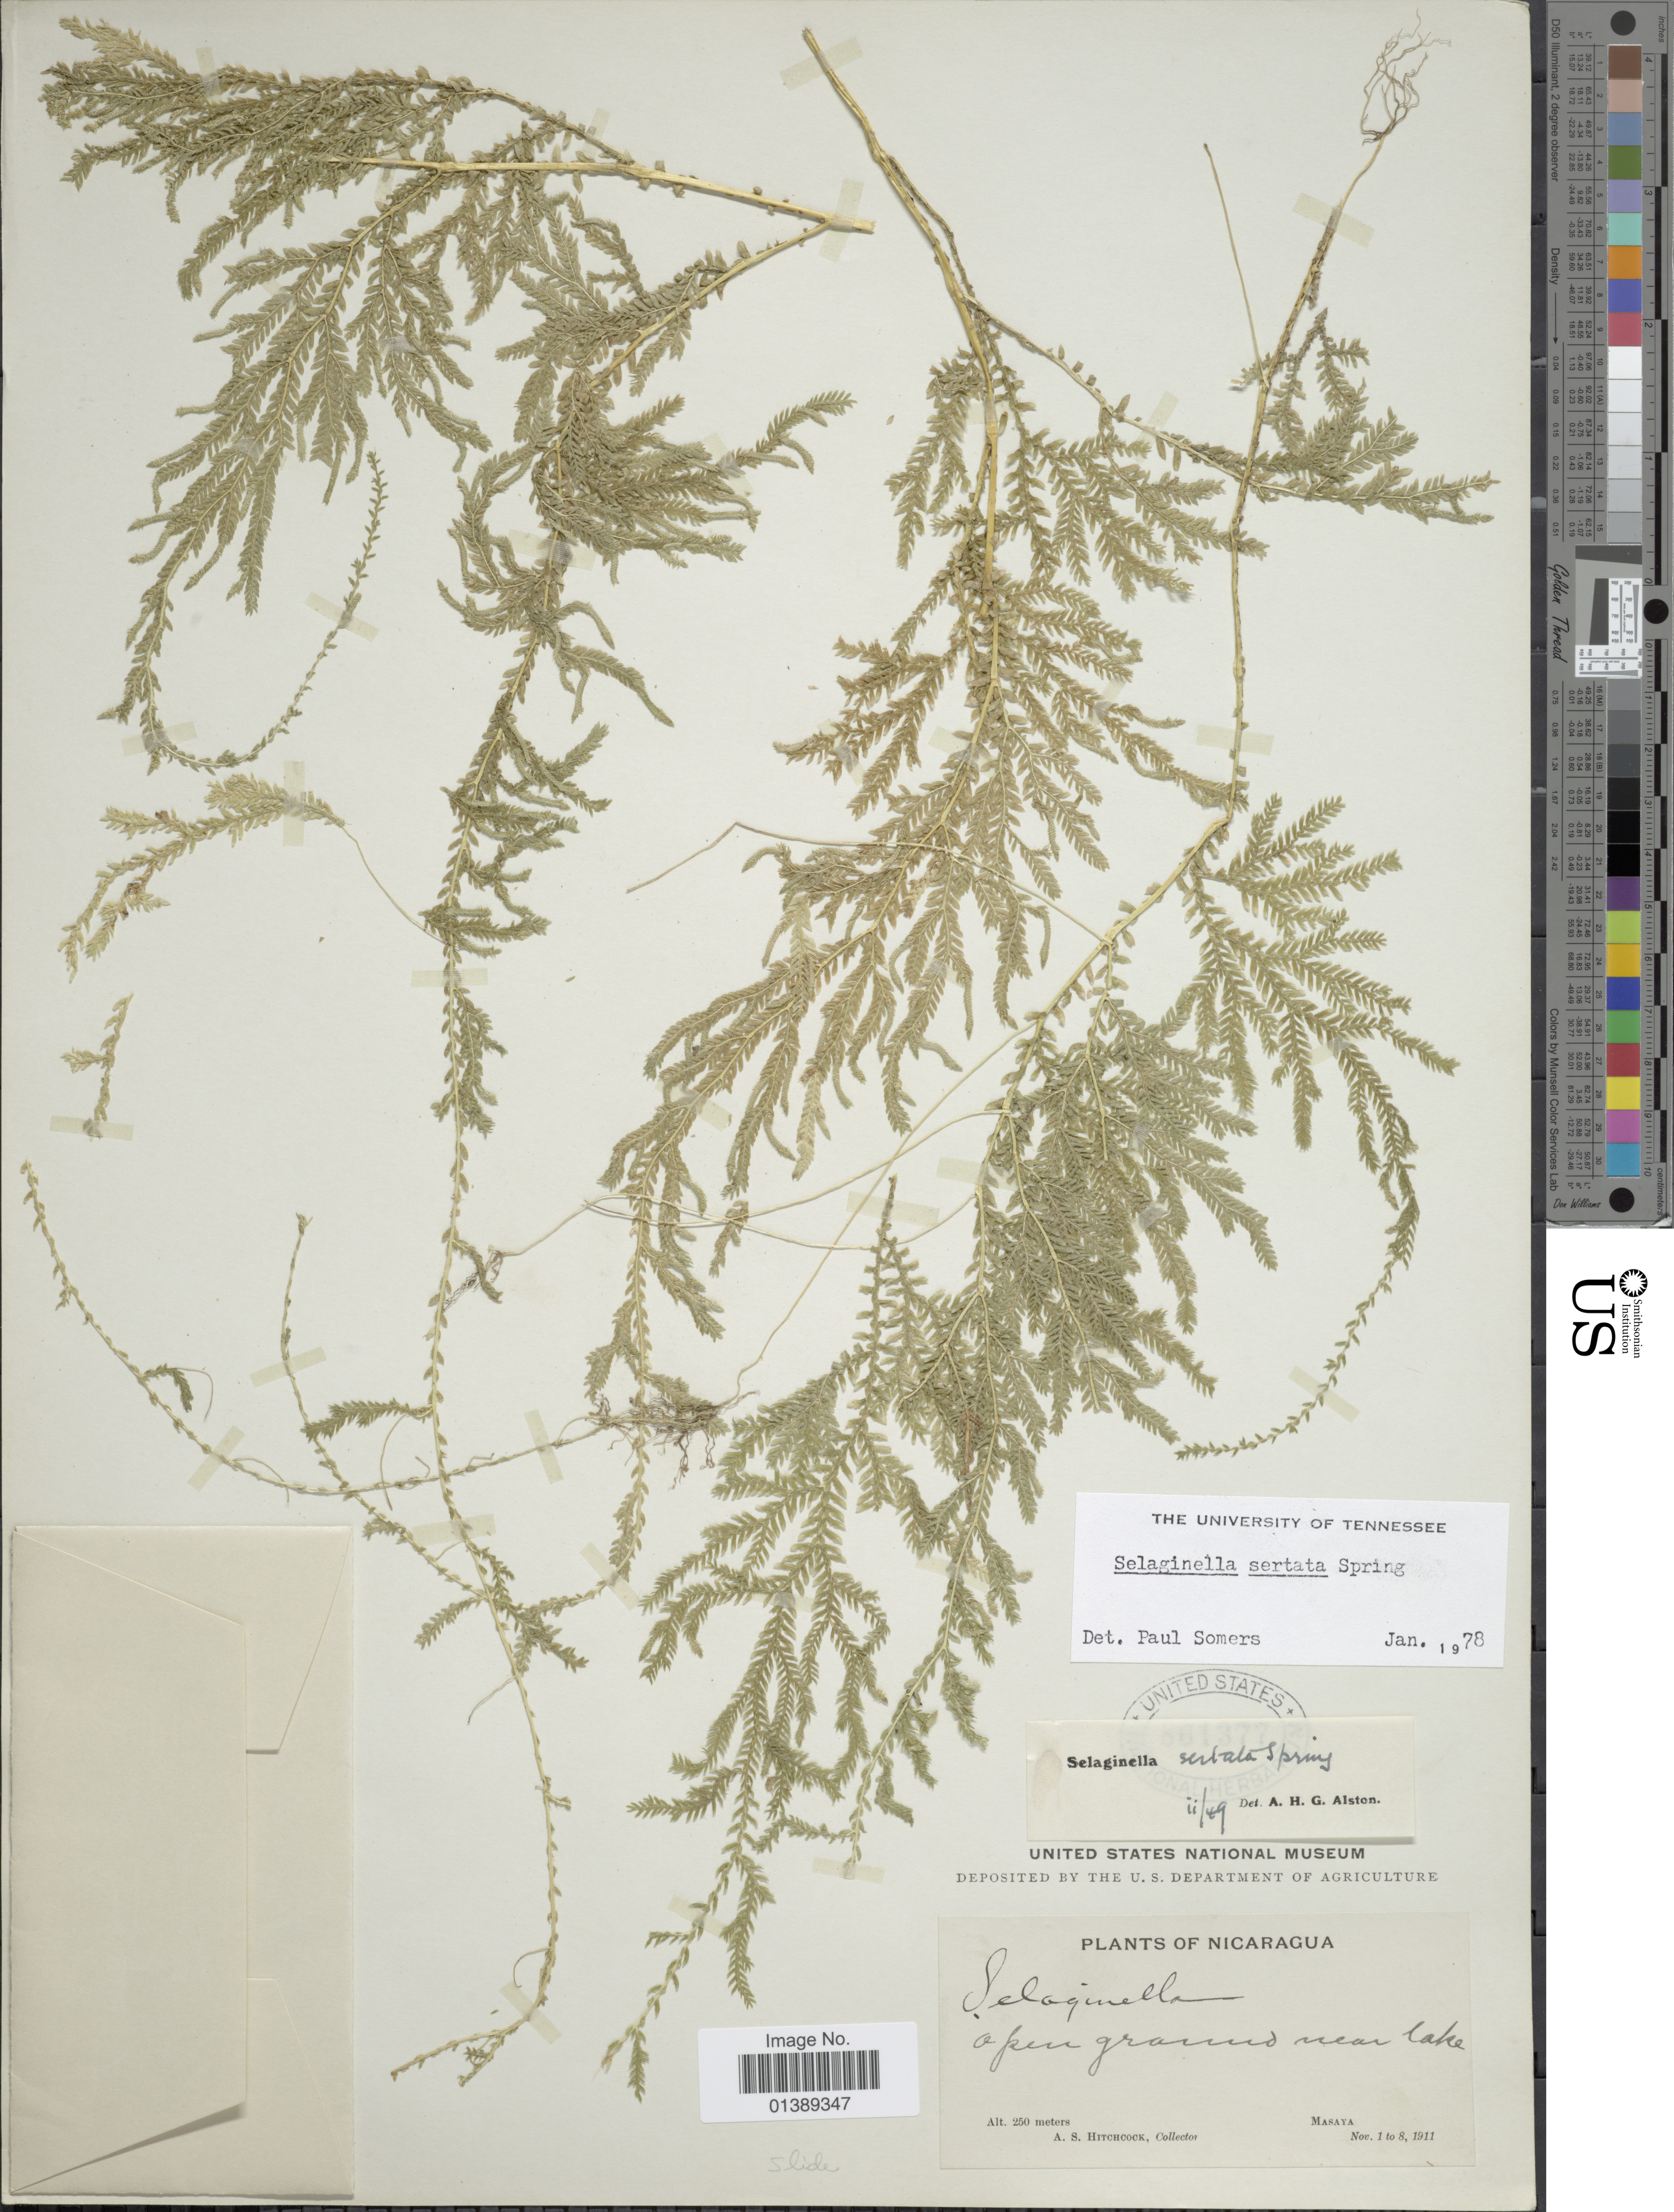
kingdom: Plantae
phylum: Tracheophyta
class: Lycopodiopsida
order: Selaginellales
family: Selaginellaceae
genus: Selaginella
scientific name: Selaginella sertata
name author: Spring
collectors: A. S. Hitchcock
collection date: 1911-11-01/1911-11-08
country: Nicaragua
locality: Open ground near Lake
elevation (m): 250